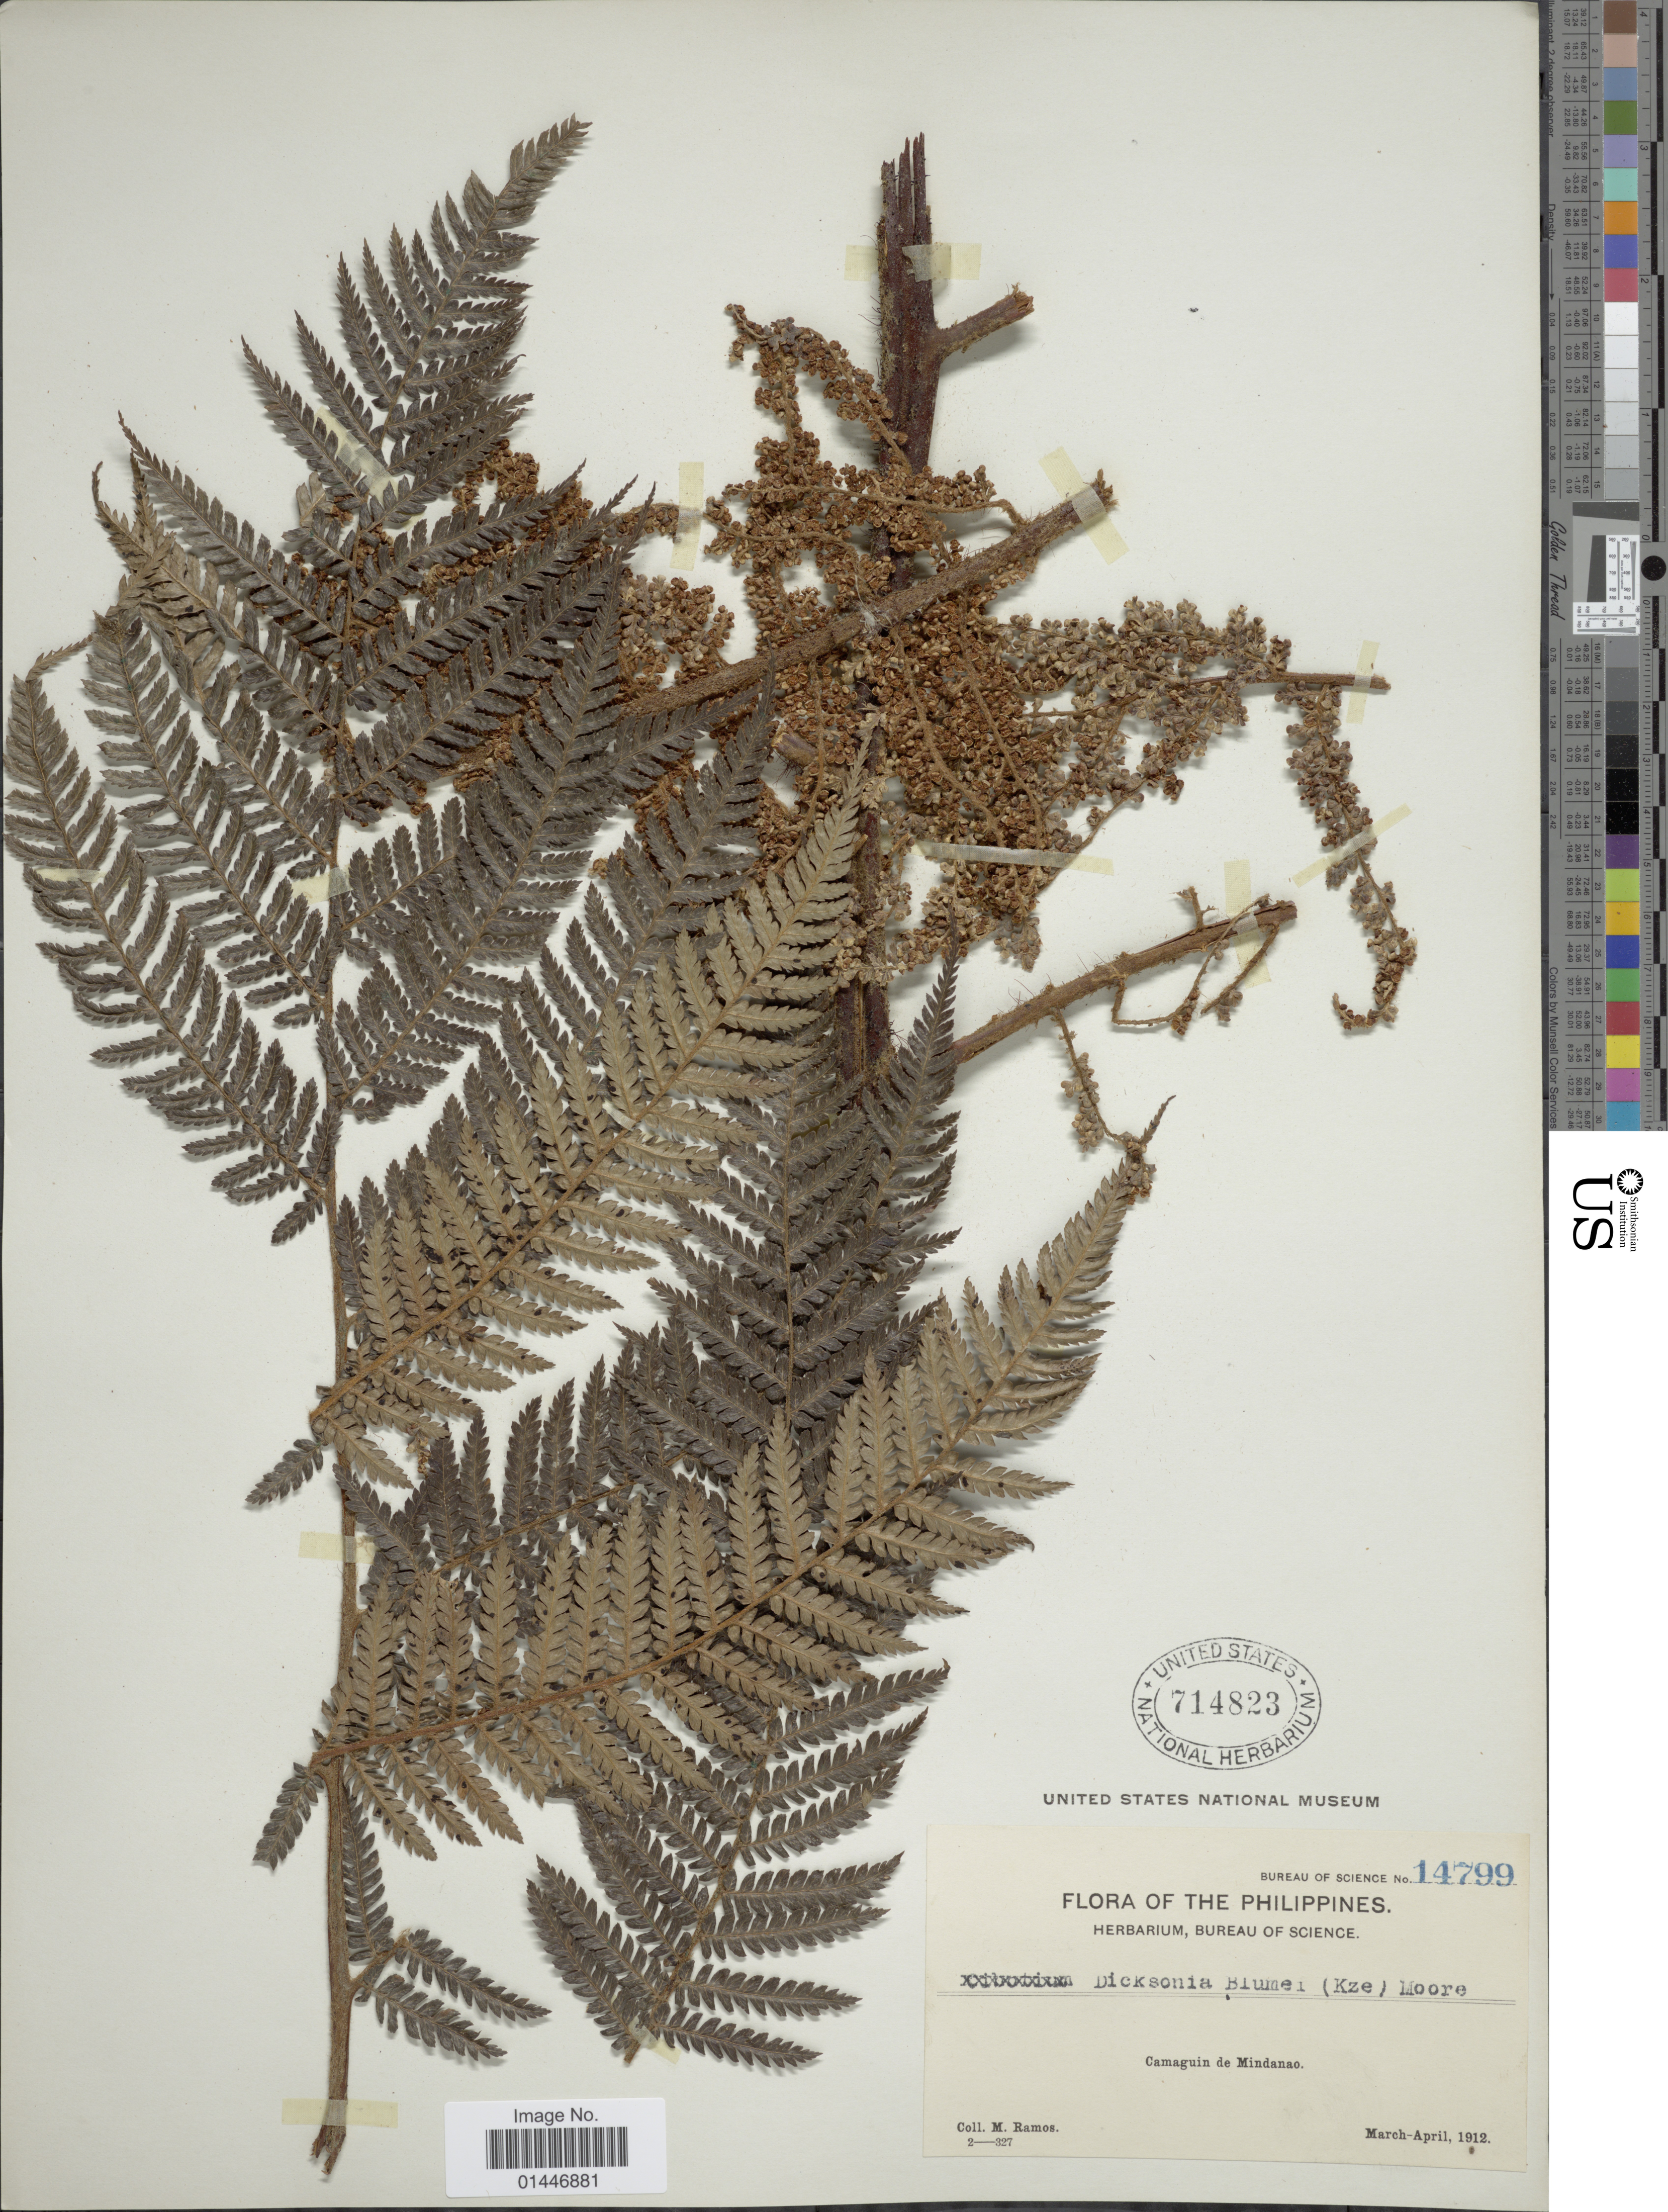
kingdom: Plantae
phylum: Tracheophyta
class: Polypodiopsida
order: Cyatheales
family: Dicksoniaceae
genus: Dicksonia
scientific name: Dicksonia mollis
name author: Holttum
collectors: M. Ramos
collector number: Bureau of Science 14799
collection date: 1912-03/1912-04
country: Philippines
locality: Camaguin de Mindanao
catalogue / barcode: US 714823